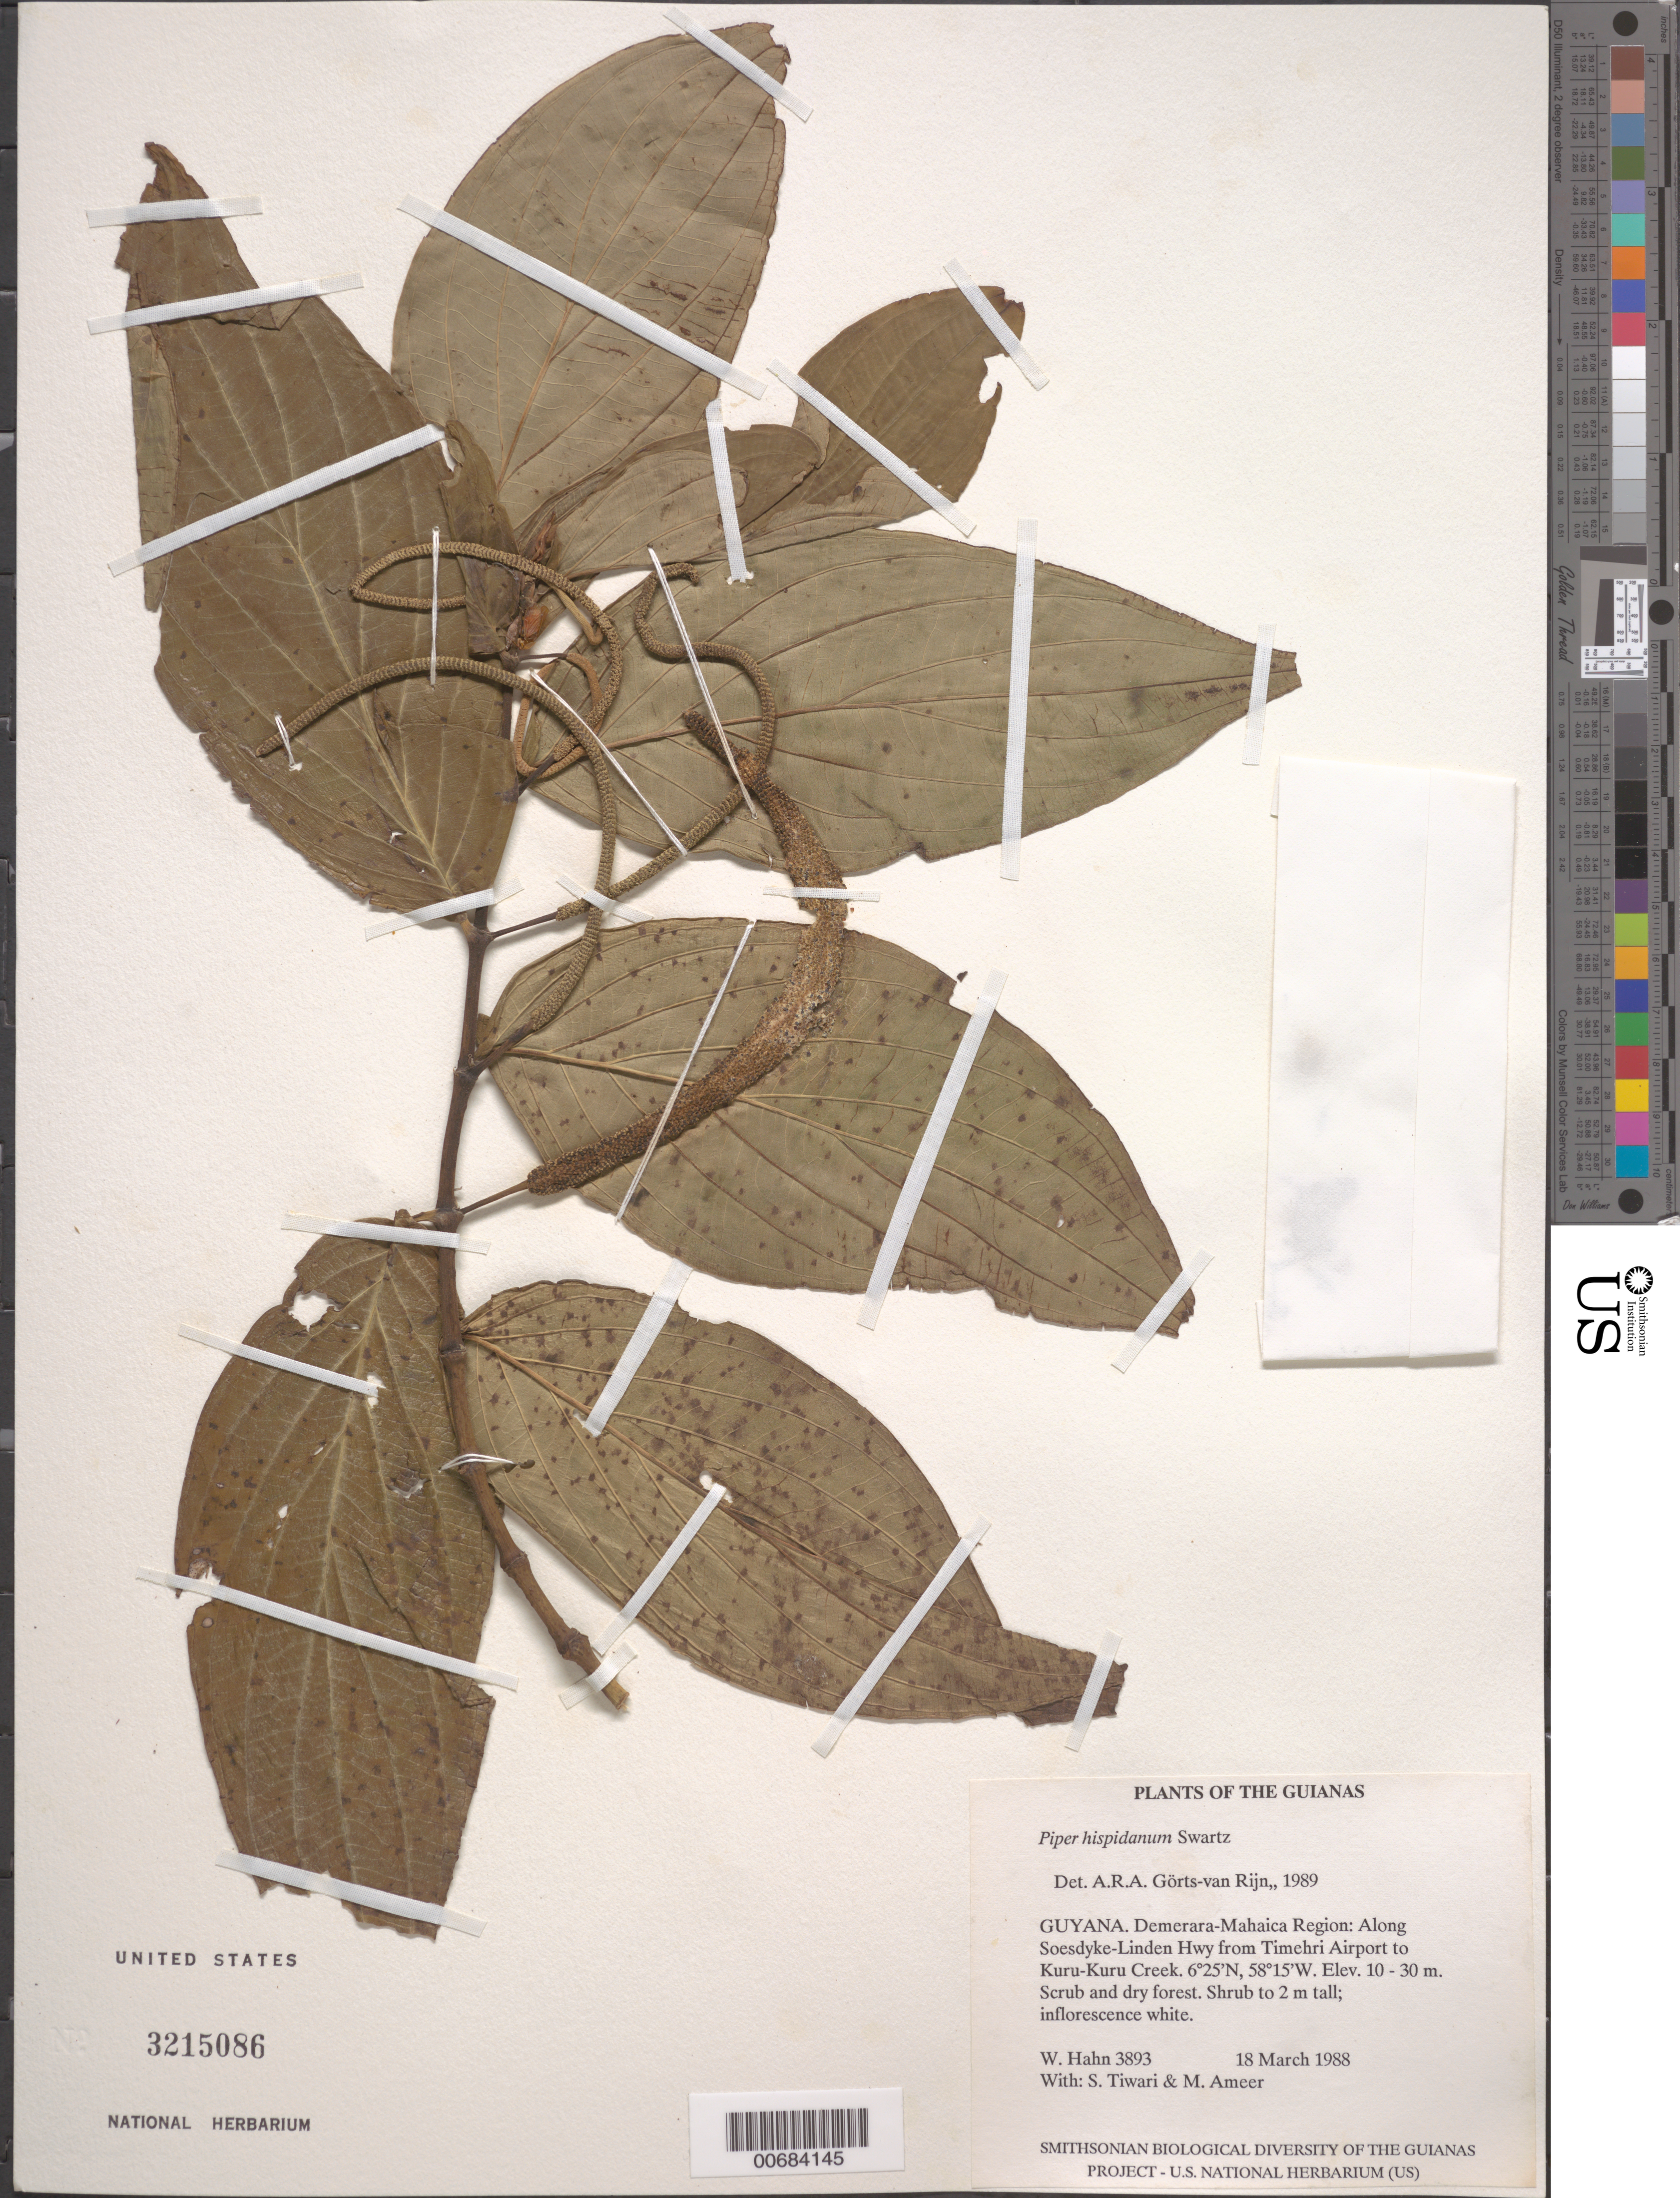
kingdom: Plantae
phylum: Tracheophyta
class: Magnoliopsida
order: Piperales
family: Piperaceae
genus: Piper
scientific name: Piper hispidum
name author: Sw.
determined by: Görts-van Rijn, A. R. A.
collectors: W. Hahn, S. Tiwari & M. Ameer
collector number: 3893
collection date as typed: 18 March 1988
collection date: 1988-03-18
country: Guyana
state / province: Demerara-Mahaica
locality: Along Soesdyke-Linden Hwy from Timehri Airport to Kuru-Kuru Creek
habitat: Scrub and dry forest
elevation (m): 10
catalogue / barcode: US 3215086